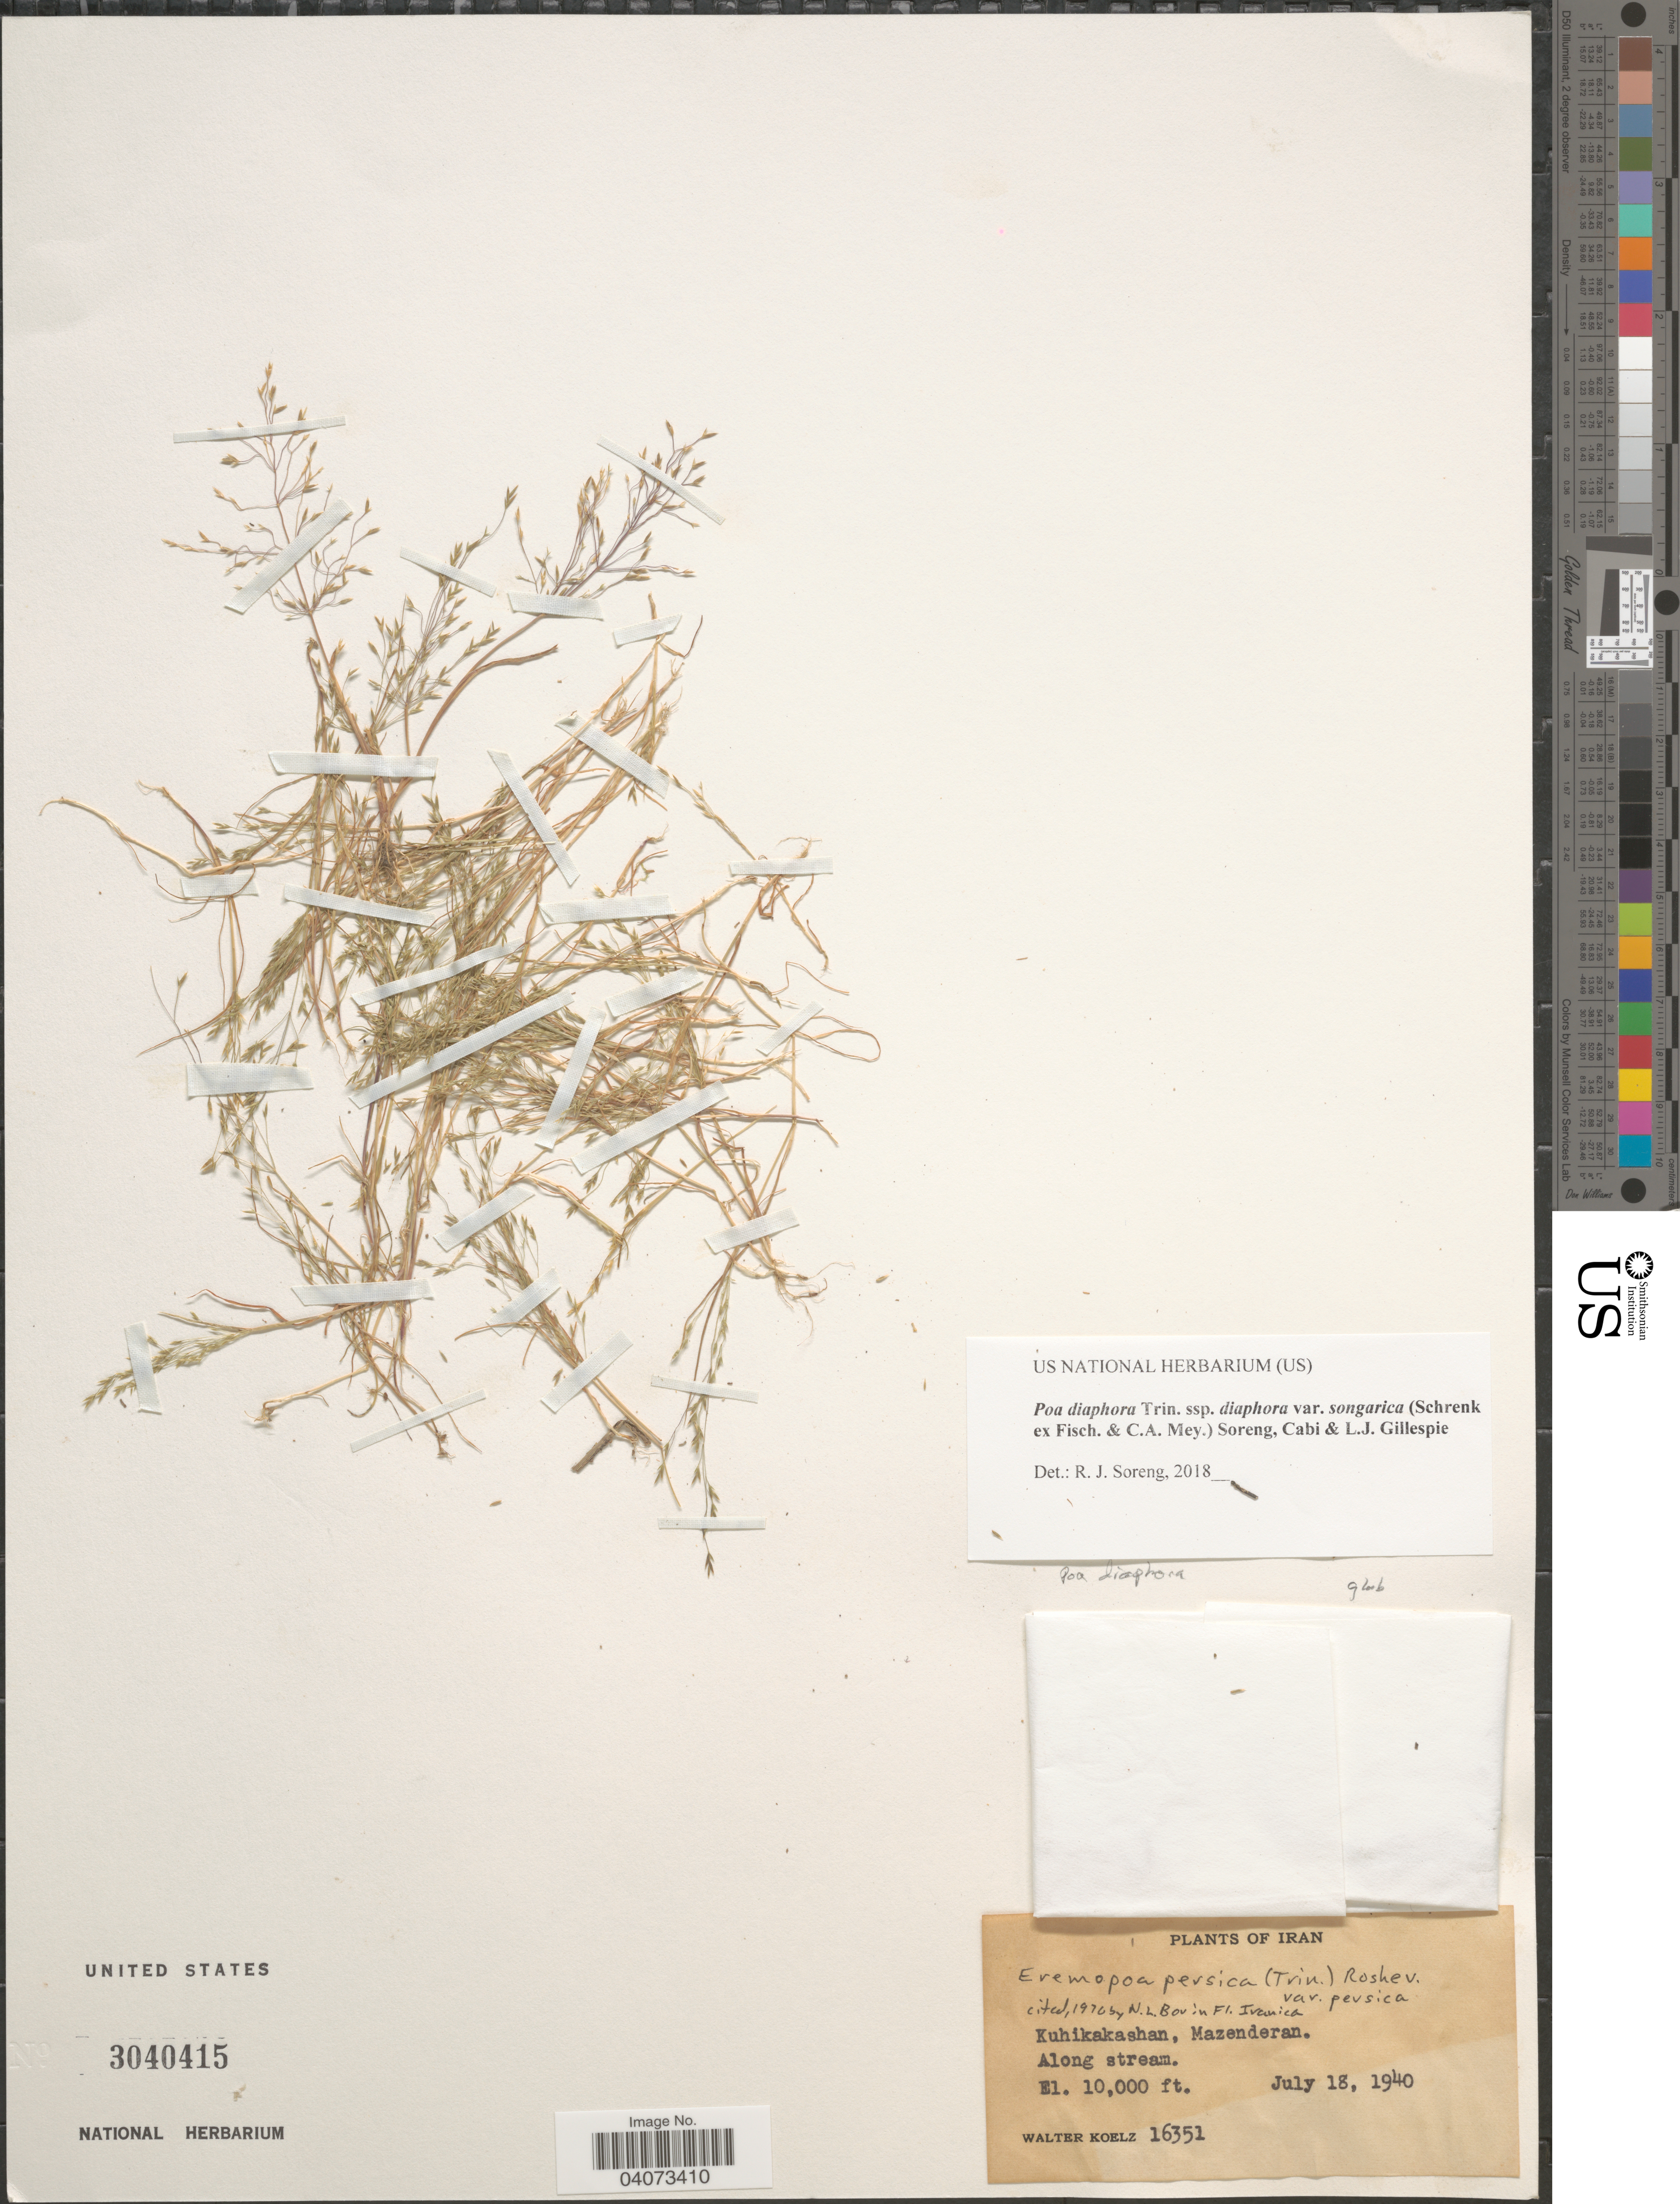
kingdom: Plantae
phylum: Tracheophyta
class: Liliopsida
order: Poales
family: Poaceae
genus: Poa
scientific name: Poa diaphora subsp. diaphora var. songarica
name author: (Schrenk ex Fisch. & C.A. Mey.) Soreng et al.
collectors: W. N. Koelz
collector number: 163514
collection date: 1940-07-18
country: Iran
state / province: Mazandaran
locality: Kuhikakashan, Mazenderan.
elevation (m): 3048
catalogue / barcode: US 3040415